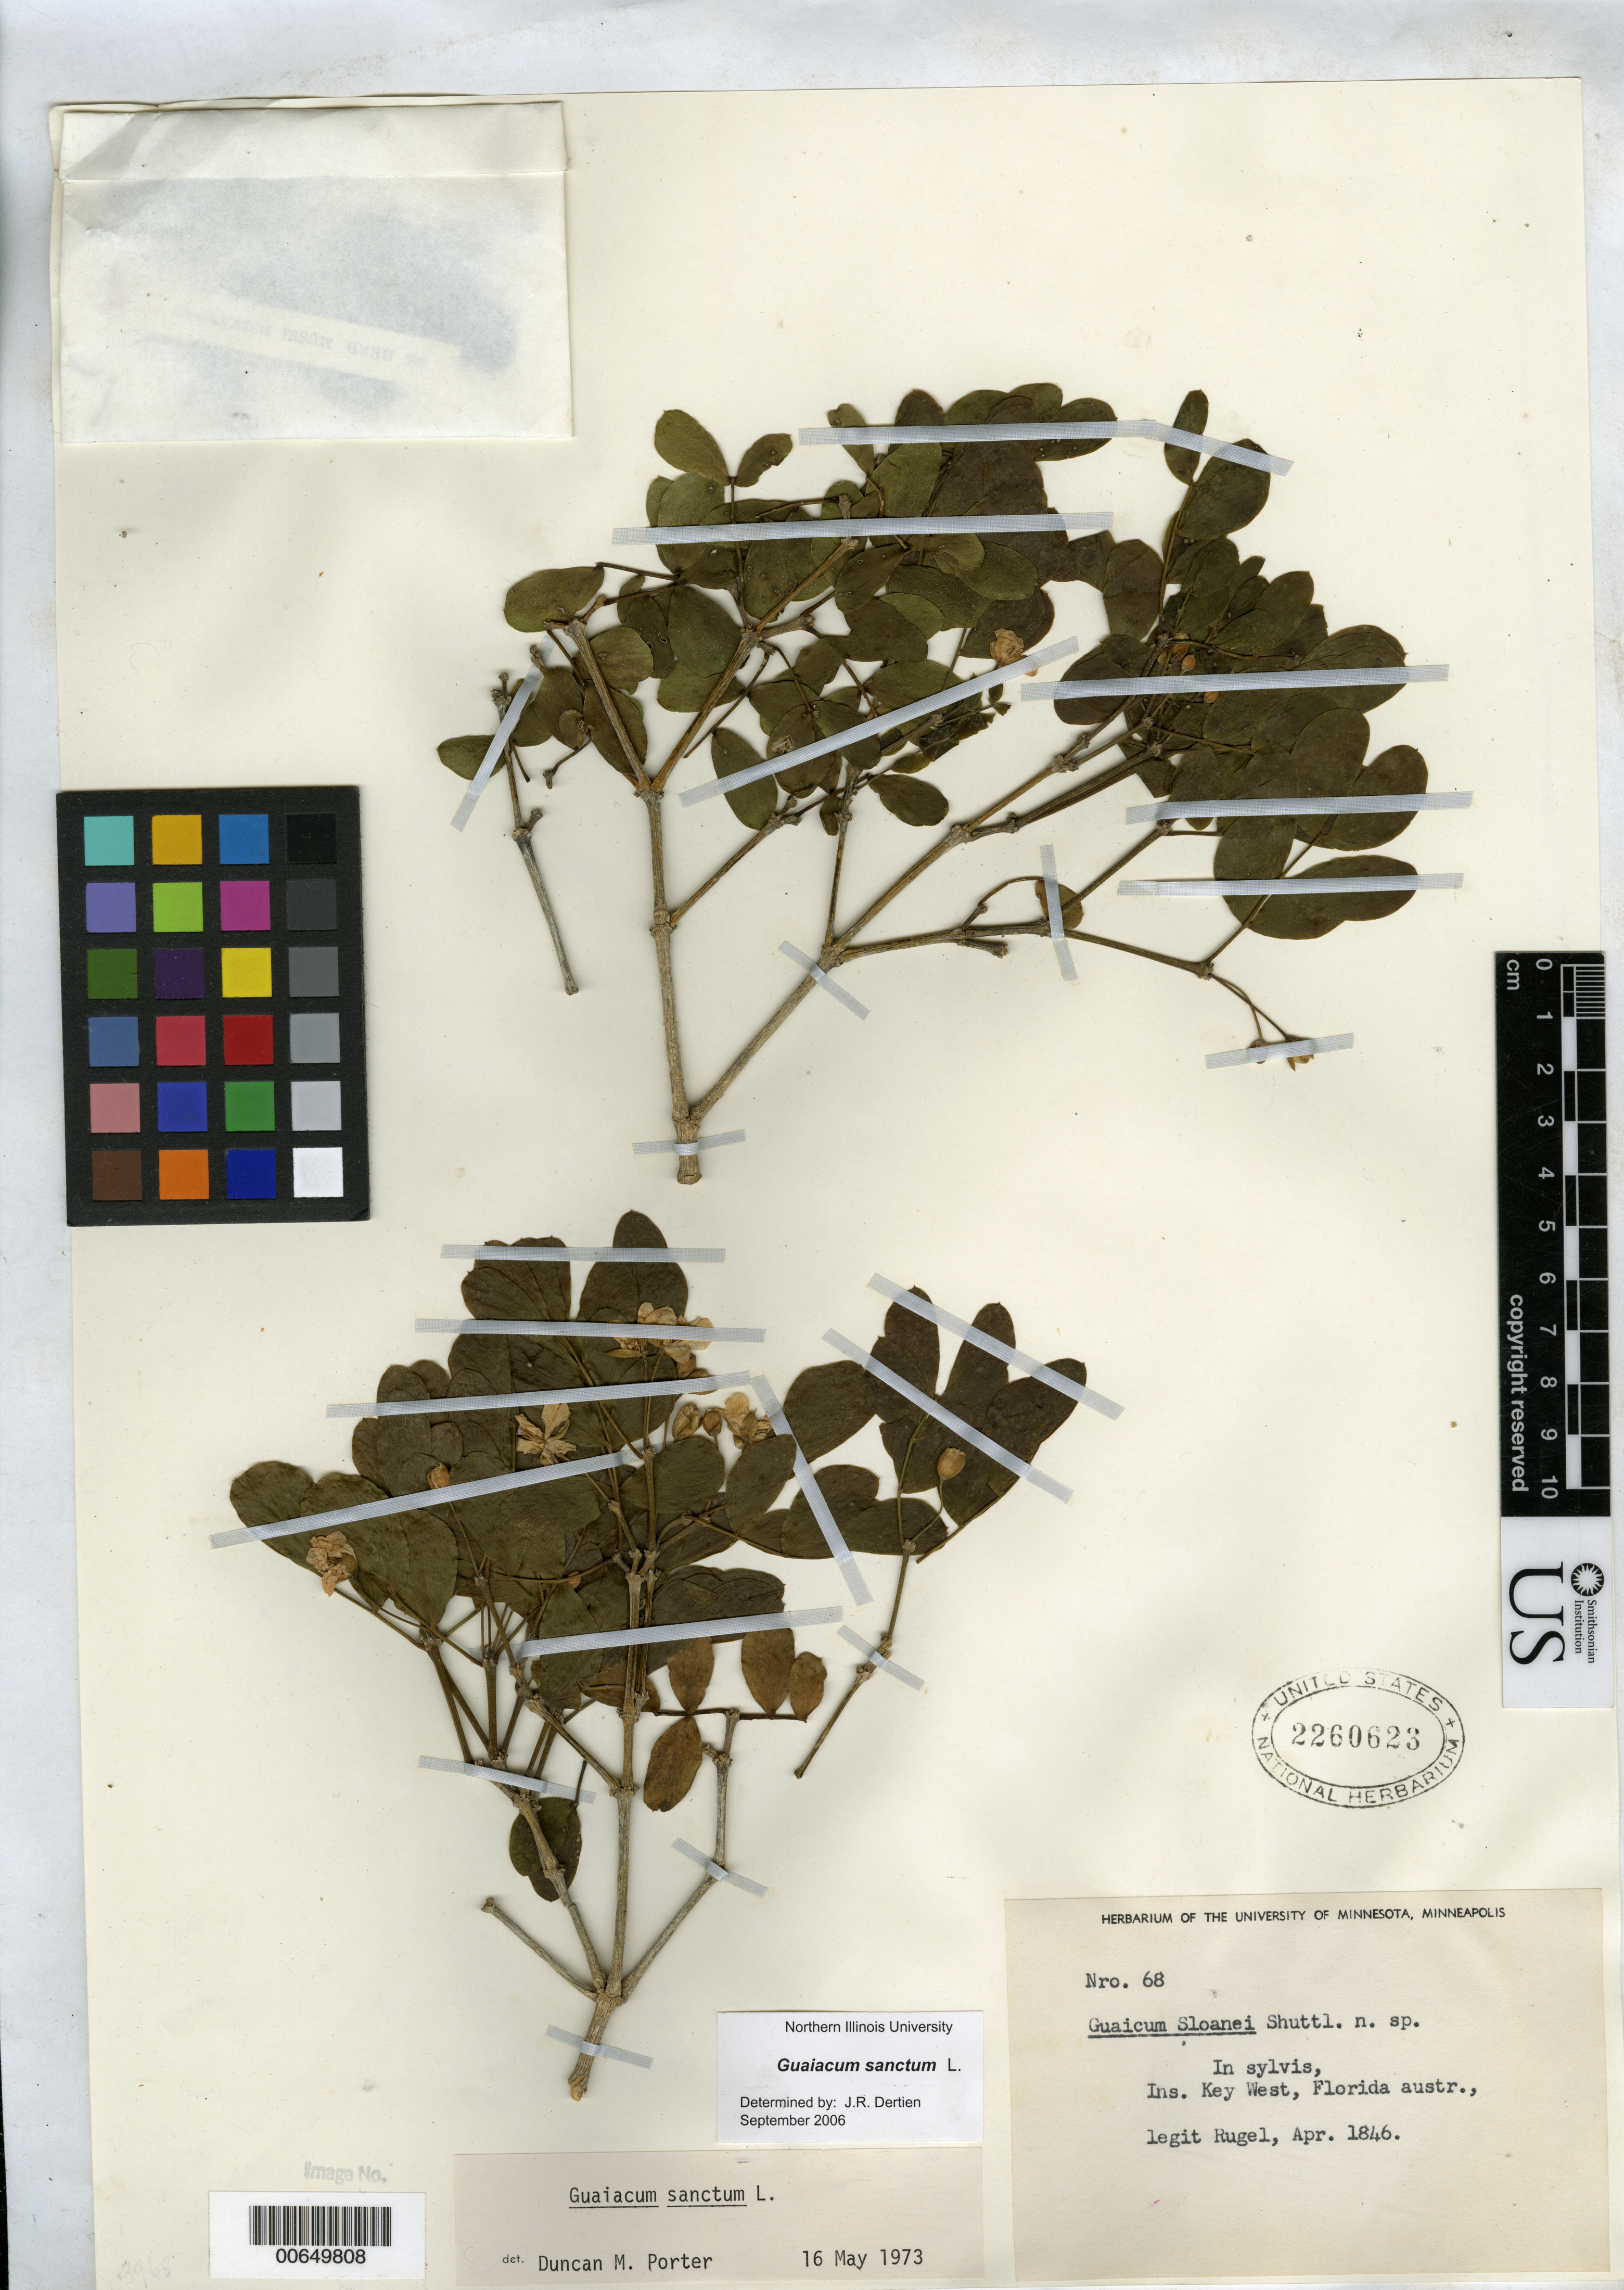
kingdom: Plantae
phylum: Tracheophyta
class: Magnoliopsida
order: Zygophyllales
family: Zygophyllaceae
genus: Guaiacum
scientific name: Guaiacum sanctum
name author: L.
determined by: Porter, D. M.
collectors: F. Rugel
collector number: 68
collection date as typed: Apr 1846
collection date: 1846-04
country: United States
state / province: Florida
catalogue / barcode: US 2260623